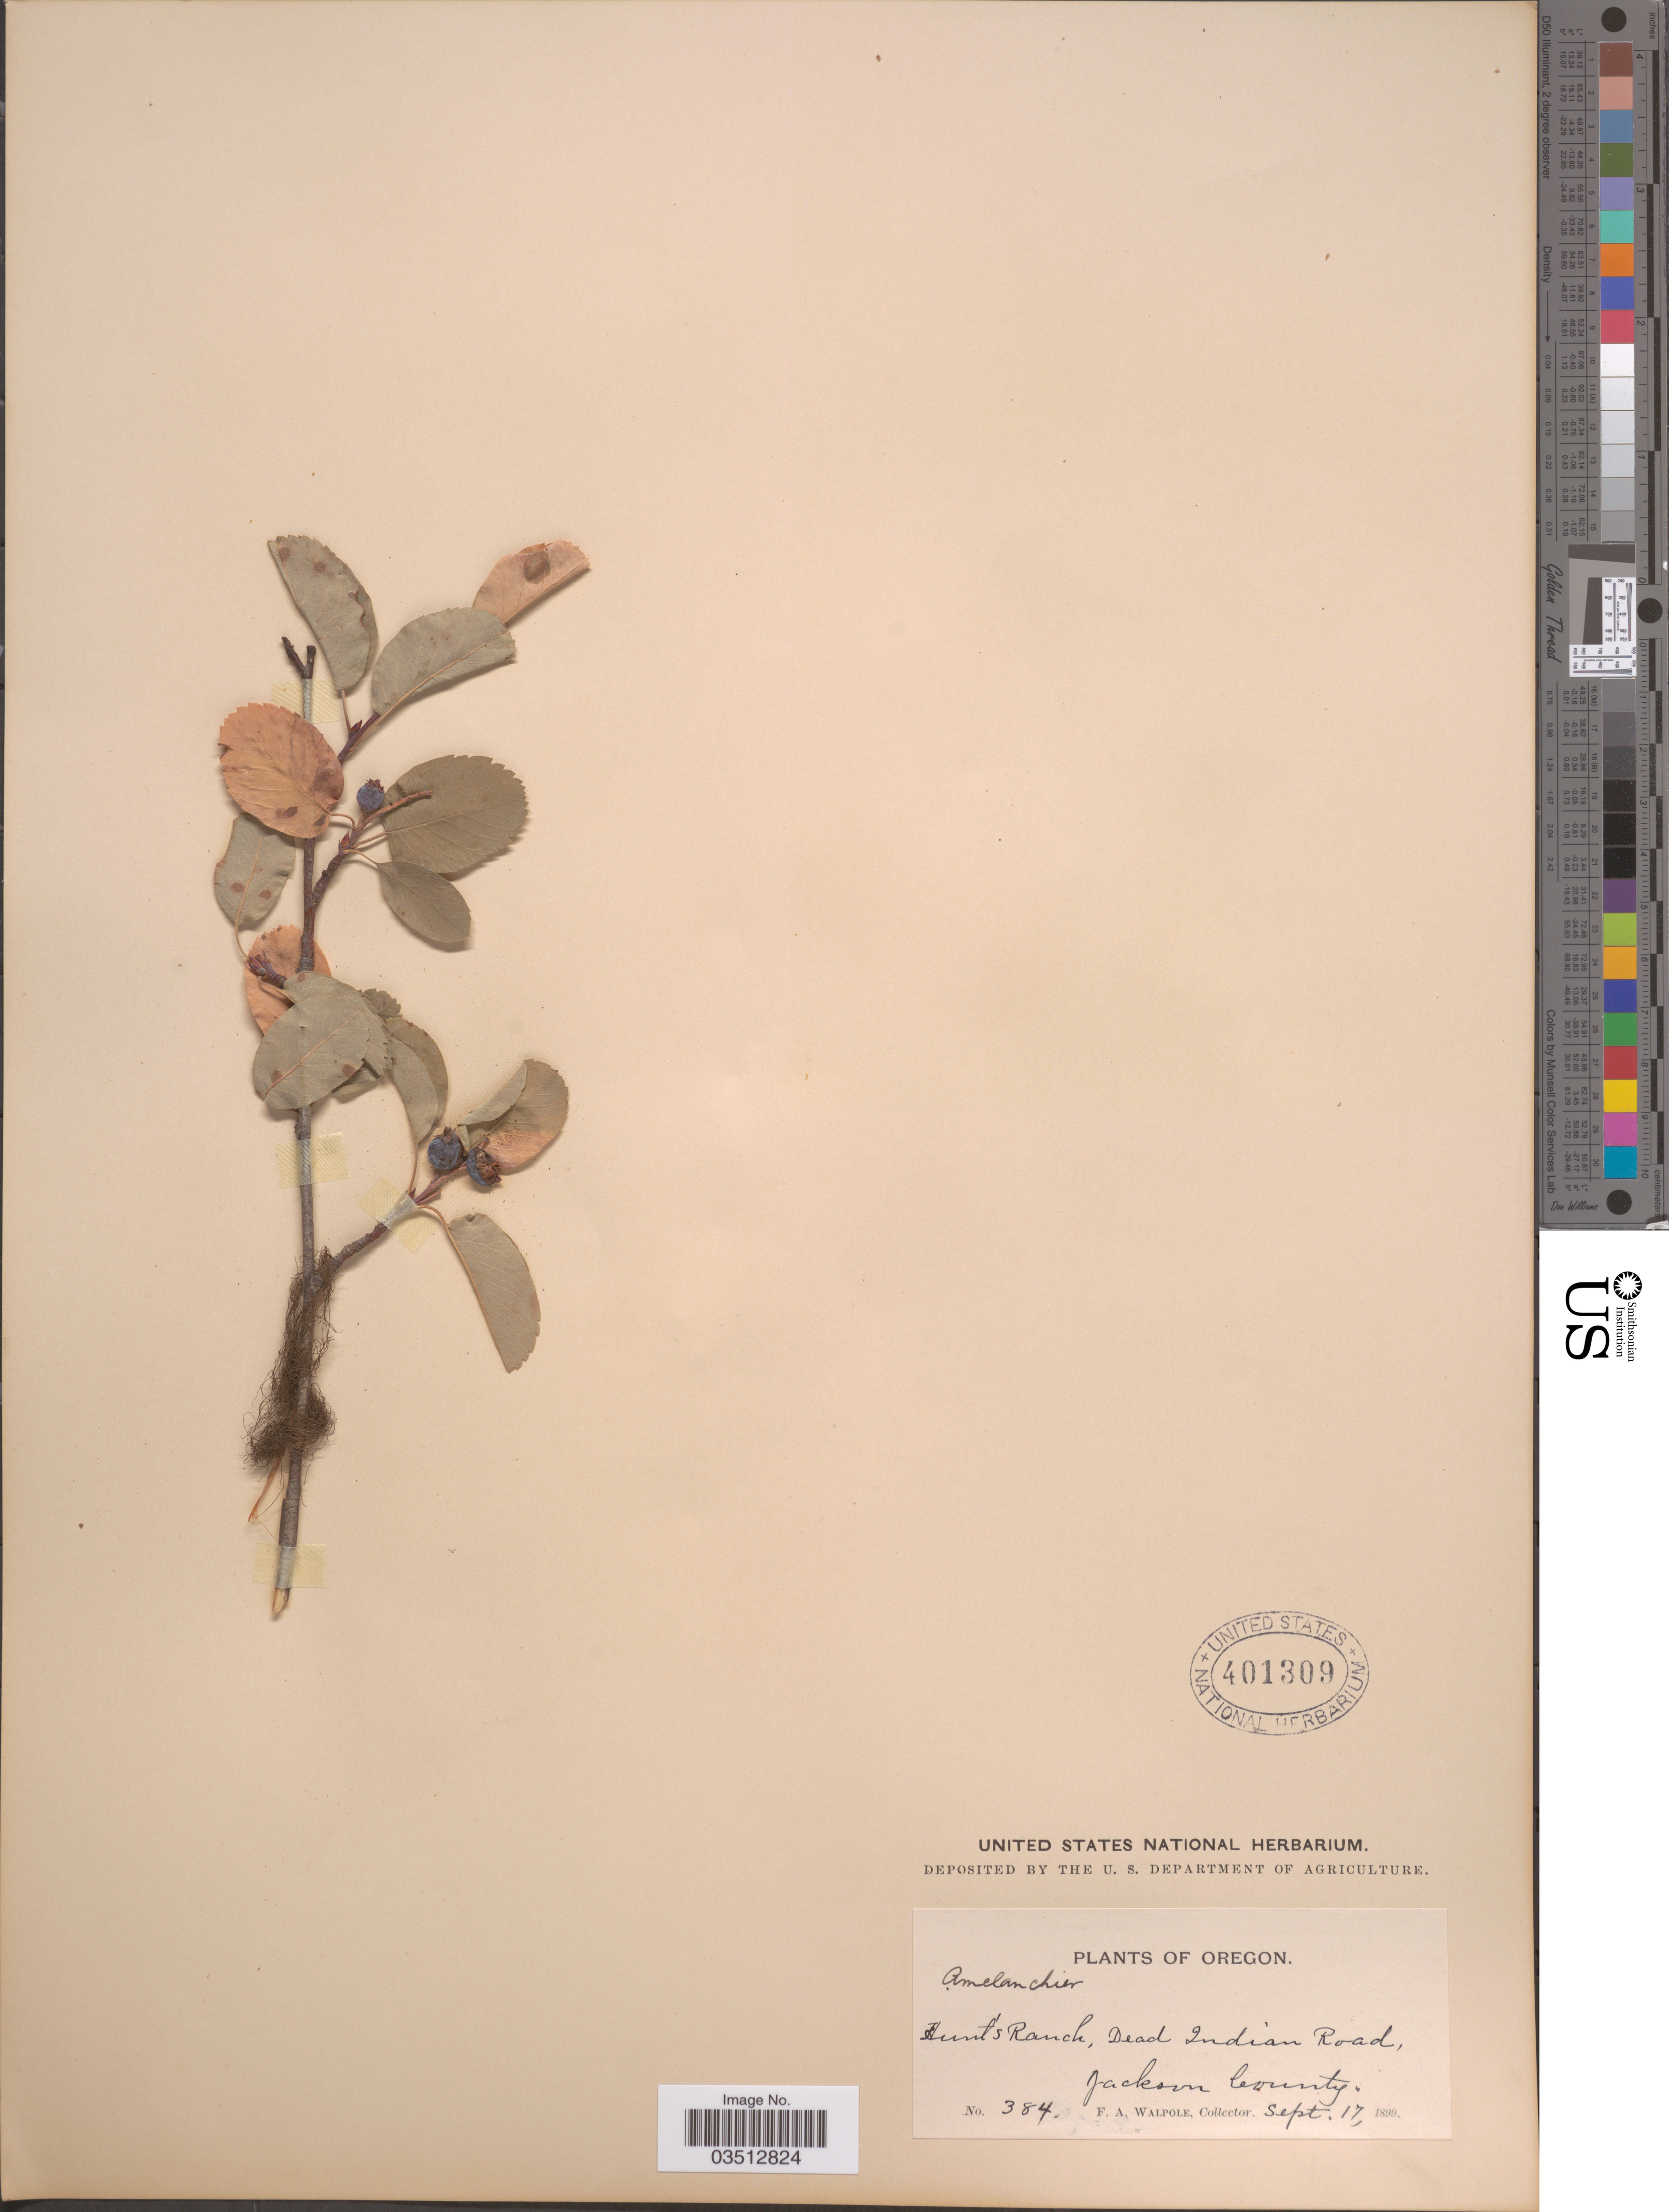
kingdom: Plantae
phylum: Tracheophyta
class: Magnoliopsida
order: Rosales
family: Rosaceae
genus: Amelanchier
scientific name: Amelanchier sp.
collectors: F. Walpole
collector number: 384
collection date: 1899-09-17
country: United States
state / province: Oregon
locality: Hunt's Ranch, Dead Indian Road, Jackson County.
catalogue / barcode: US 401309